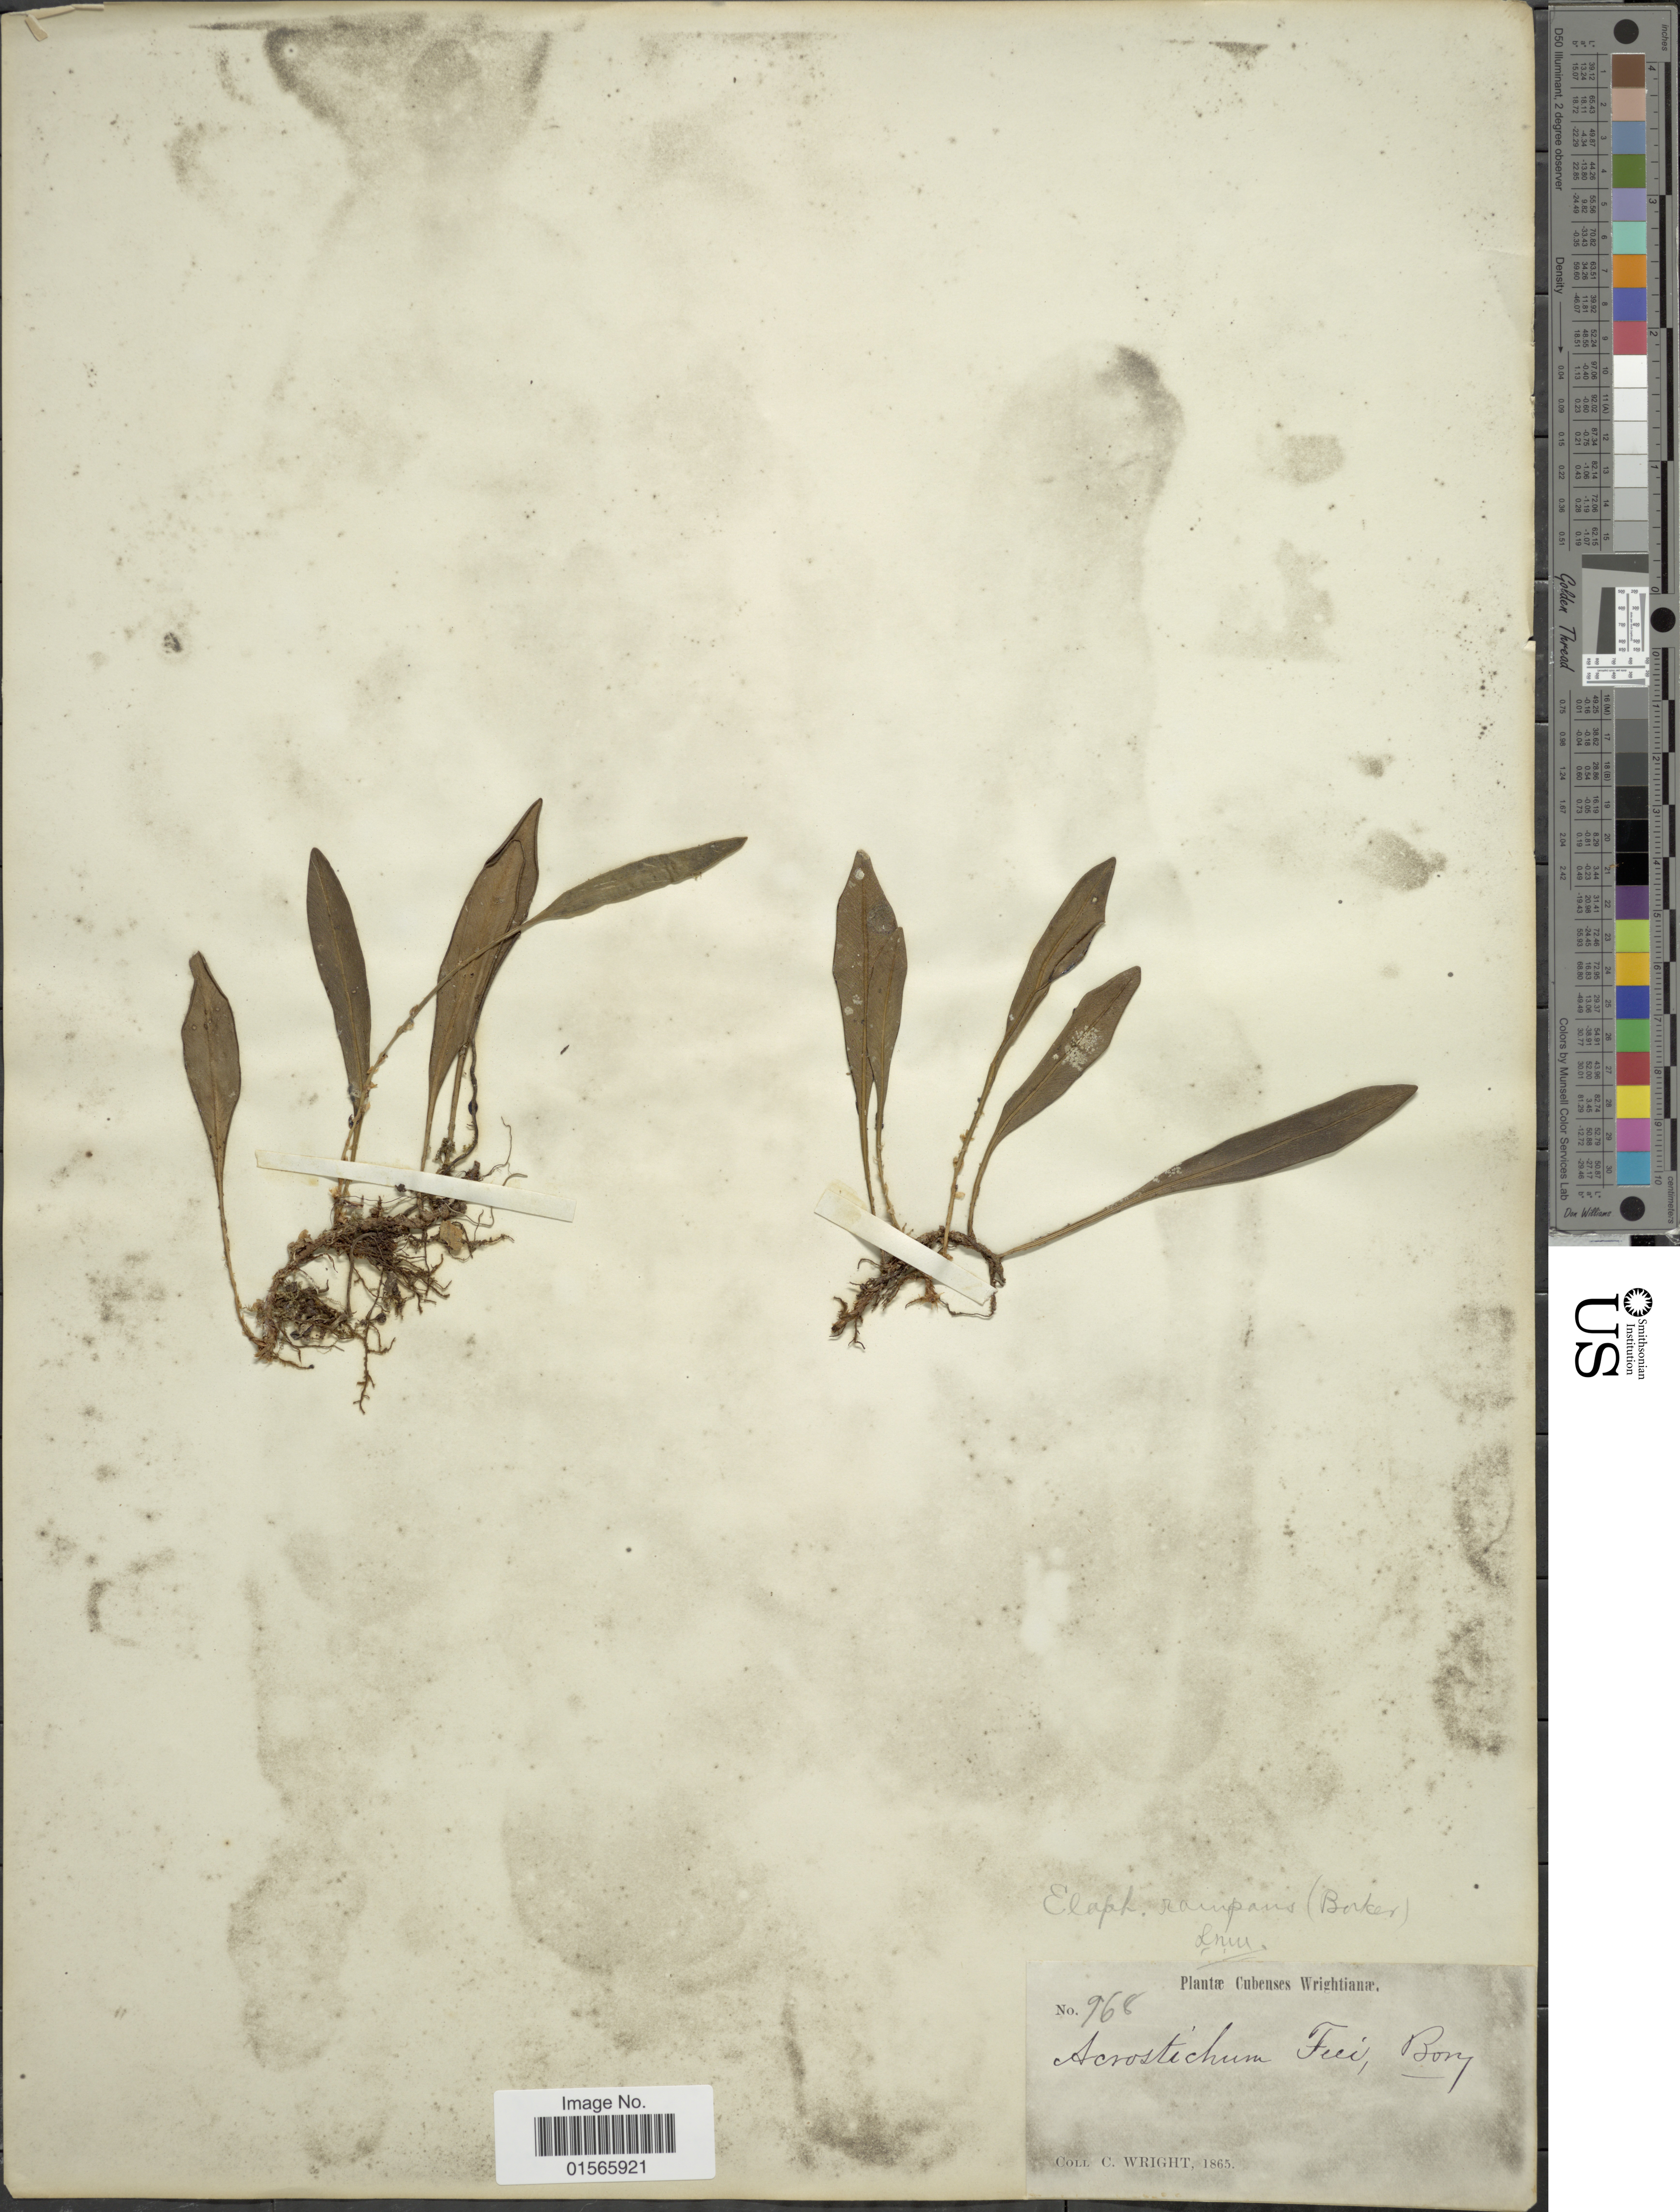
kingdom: Plantae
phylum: Tracheophyta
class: Polypodiopsida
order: Polypodiales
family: Dryopteridaceae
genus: Elaphoglossum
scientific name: Elaphoglossum revolutum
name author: (Liebm.) T. Moore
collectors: C. Wright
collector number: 698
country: Cuba